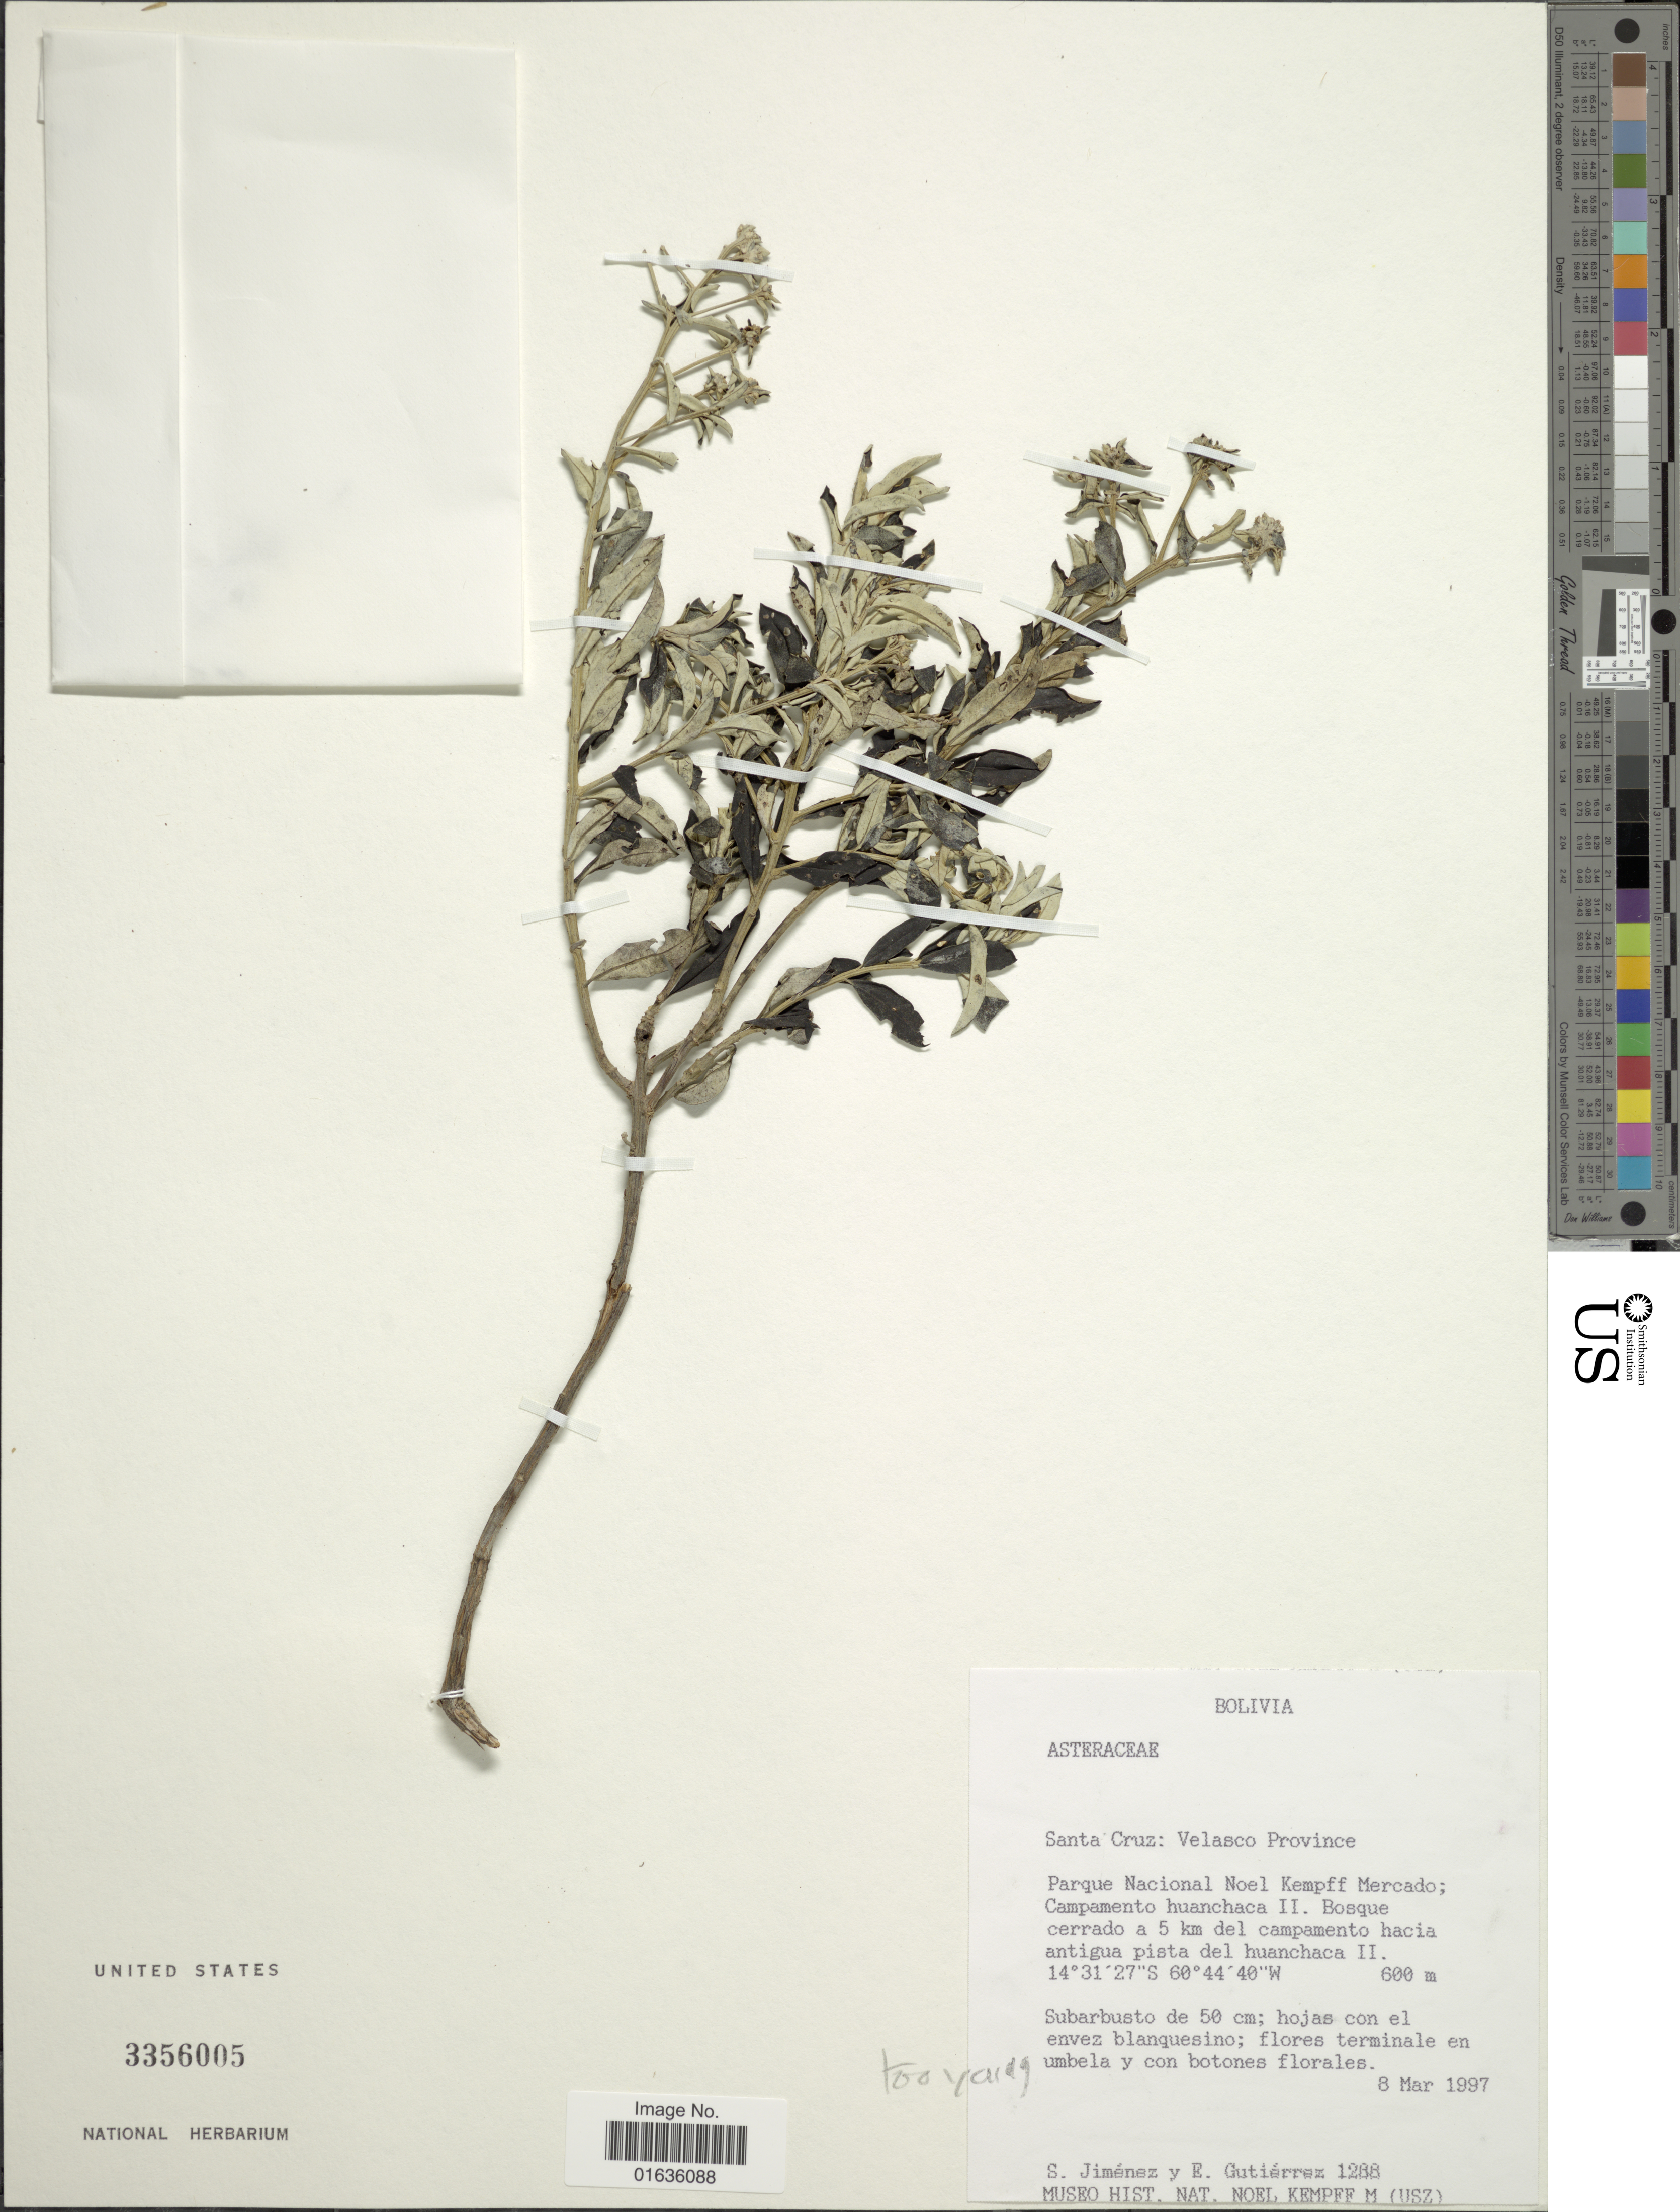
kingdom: Plantae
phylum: Tracheophyta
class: Magnoliopsida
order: Asterales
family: Asteraceae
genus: Eremanthus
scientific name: Eremanthus sp.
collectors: S. Jiménez & E. Gutiérrez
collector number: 1266*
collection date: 1997-03-08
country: Bolivia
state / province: Santa Cruz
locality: Velasco Province. Parque Nacional Noel Kempff Mercado; Campamento huanchaca II. Bosque cerrado a 5 km del campamento hacia antigua pista del huanchaca II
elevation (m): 600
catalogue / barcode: US 3356005